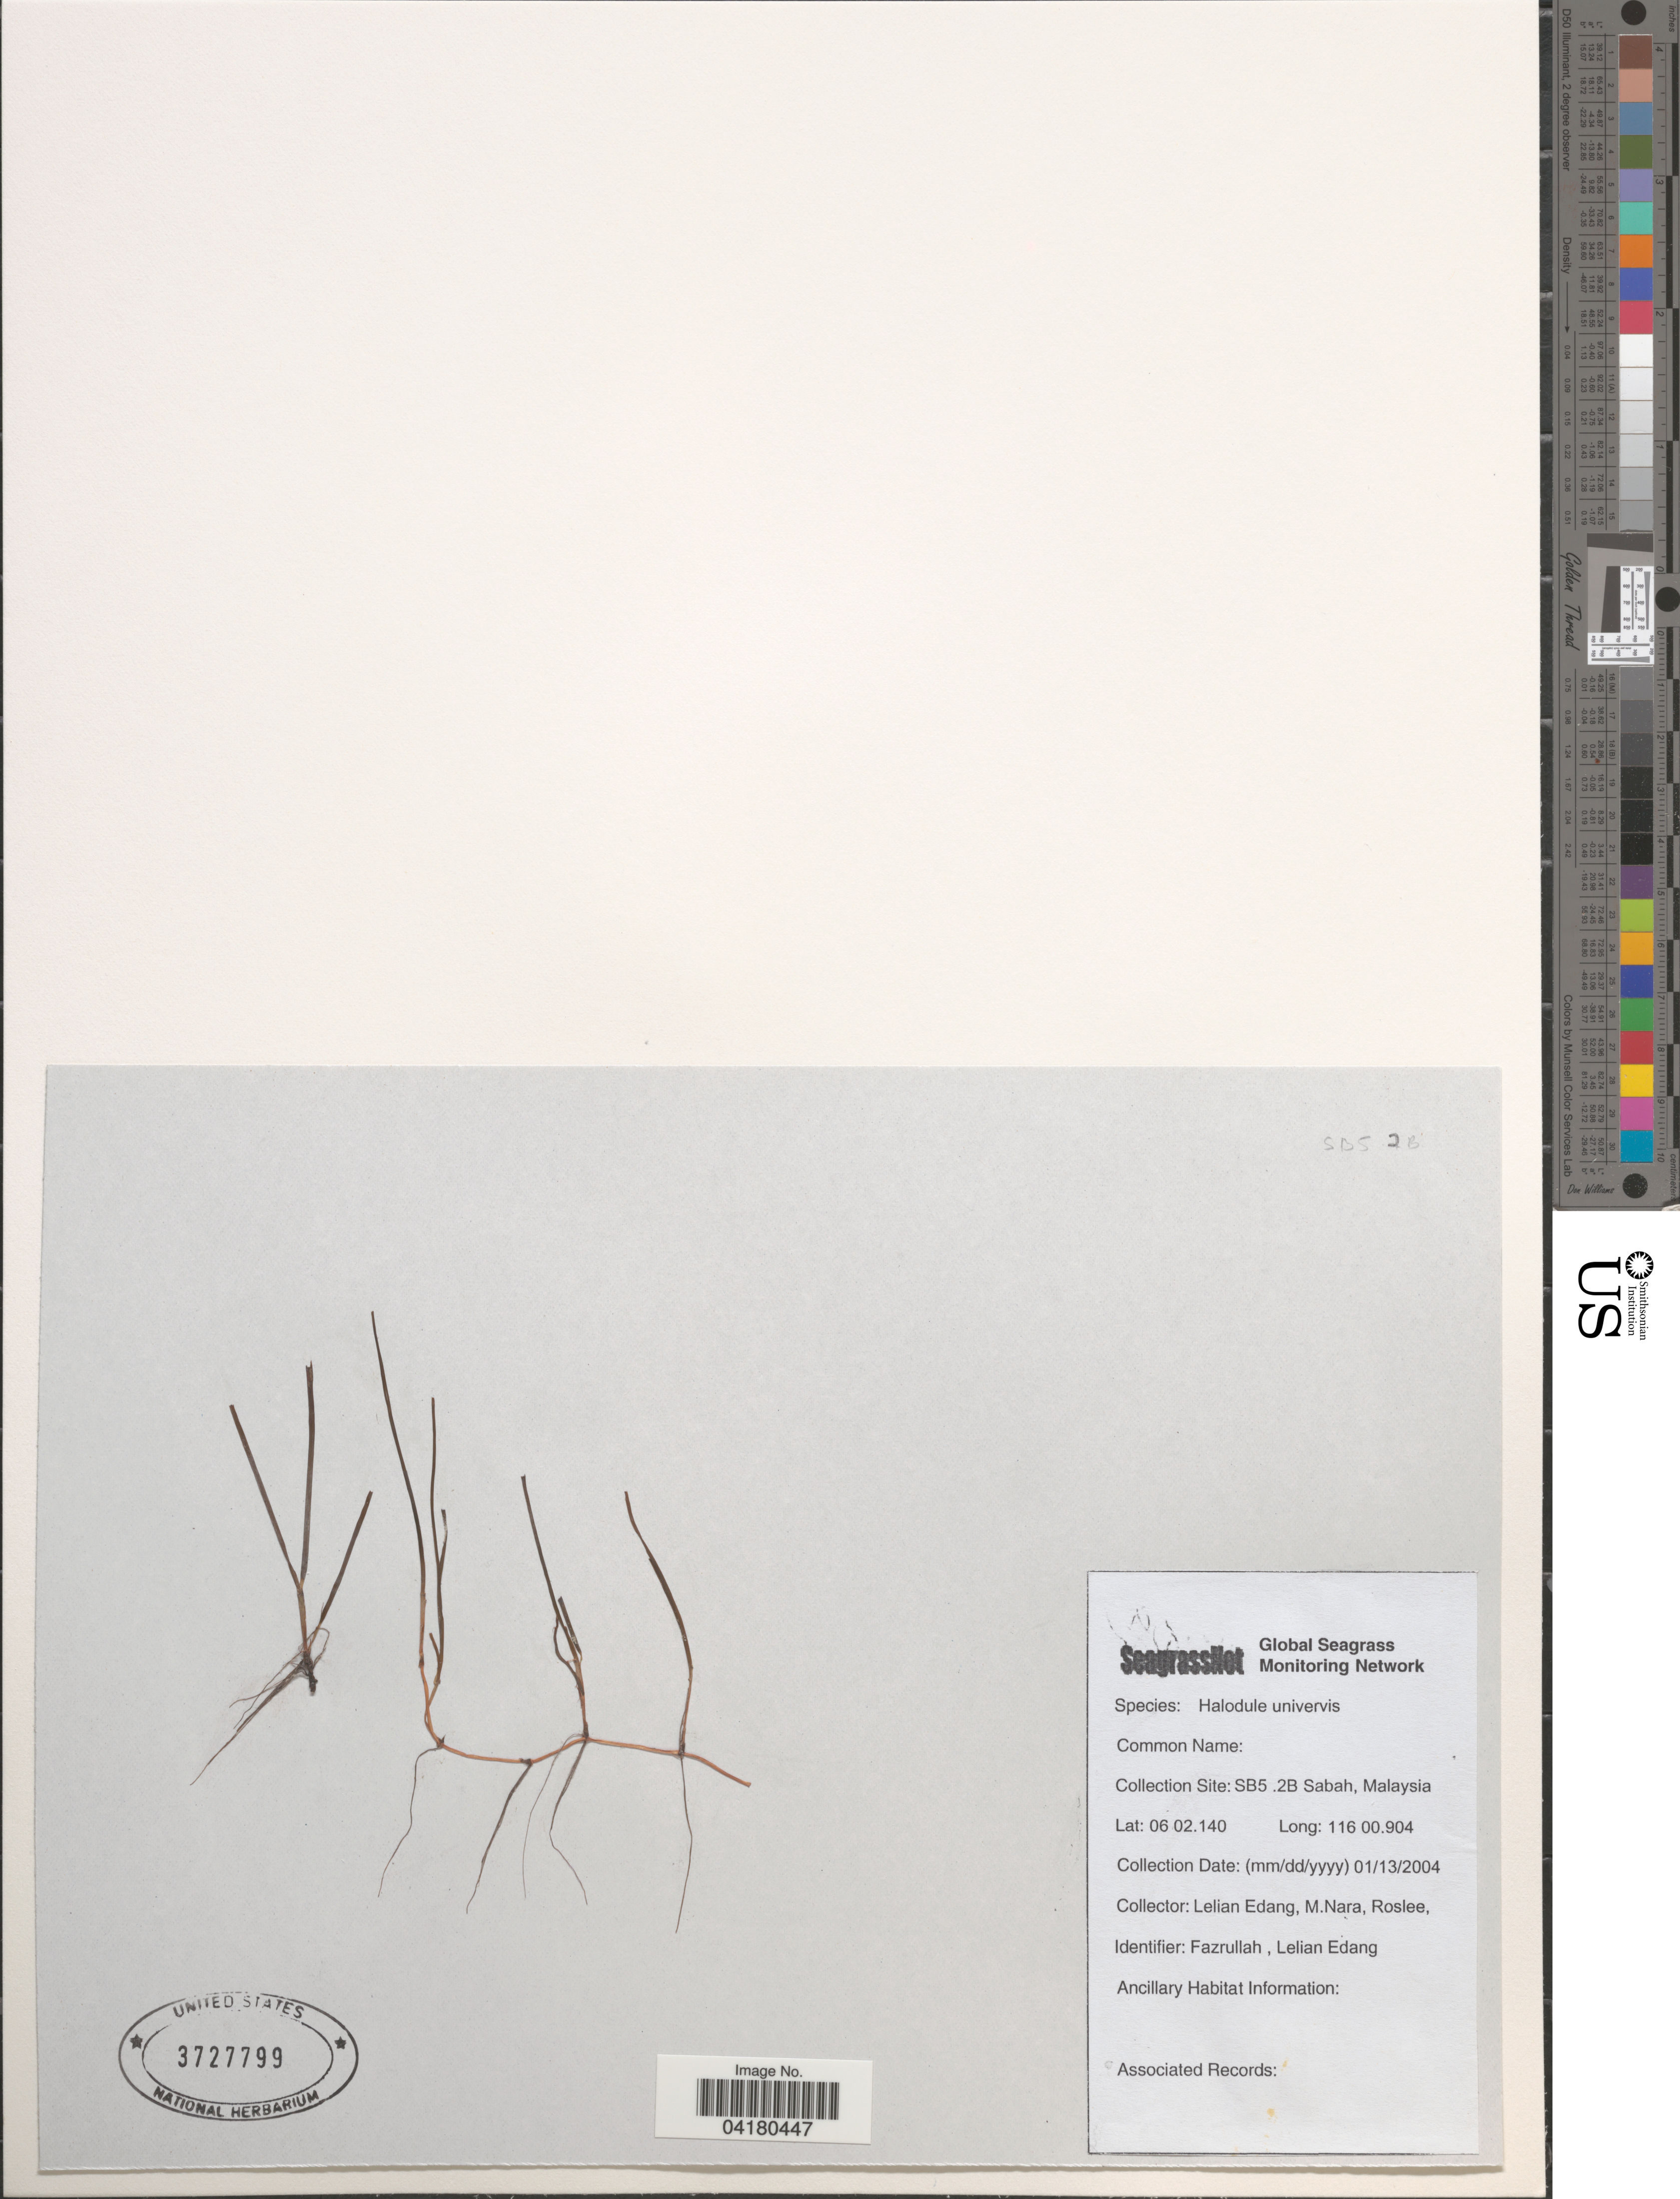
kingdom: Plantae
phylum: Tracheophyta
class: Liliopsida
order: Alismatales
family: Cymodoceaceae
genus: Halodule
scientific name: Halodule uninervis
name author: (Forssk.) Asch.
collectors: L. Edang, M. Nara & Roslee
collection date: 2004-01-13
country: Malaysia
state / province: Sabah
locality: Collection Site: SB5 .2B.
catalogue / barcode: US 3727799